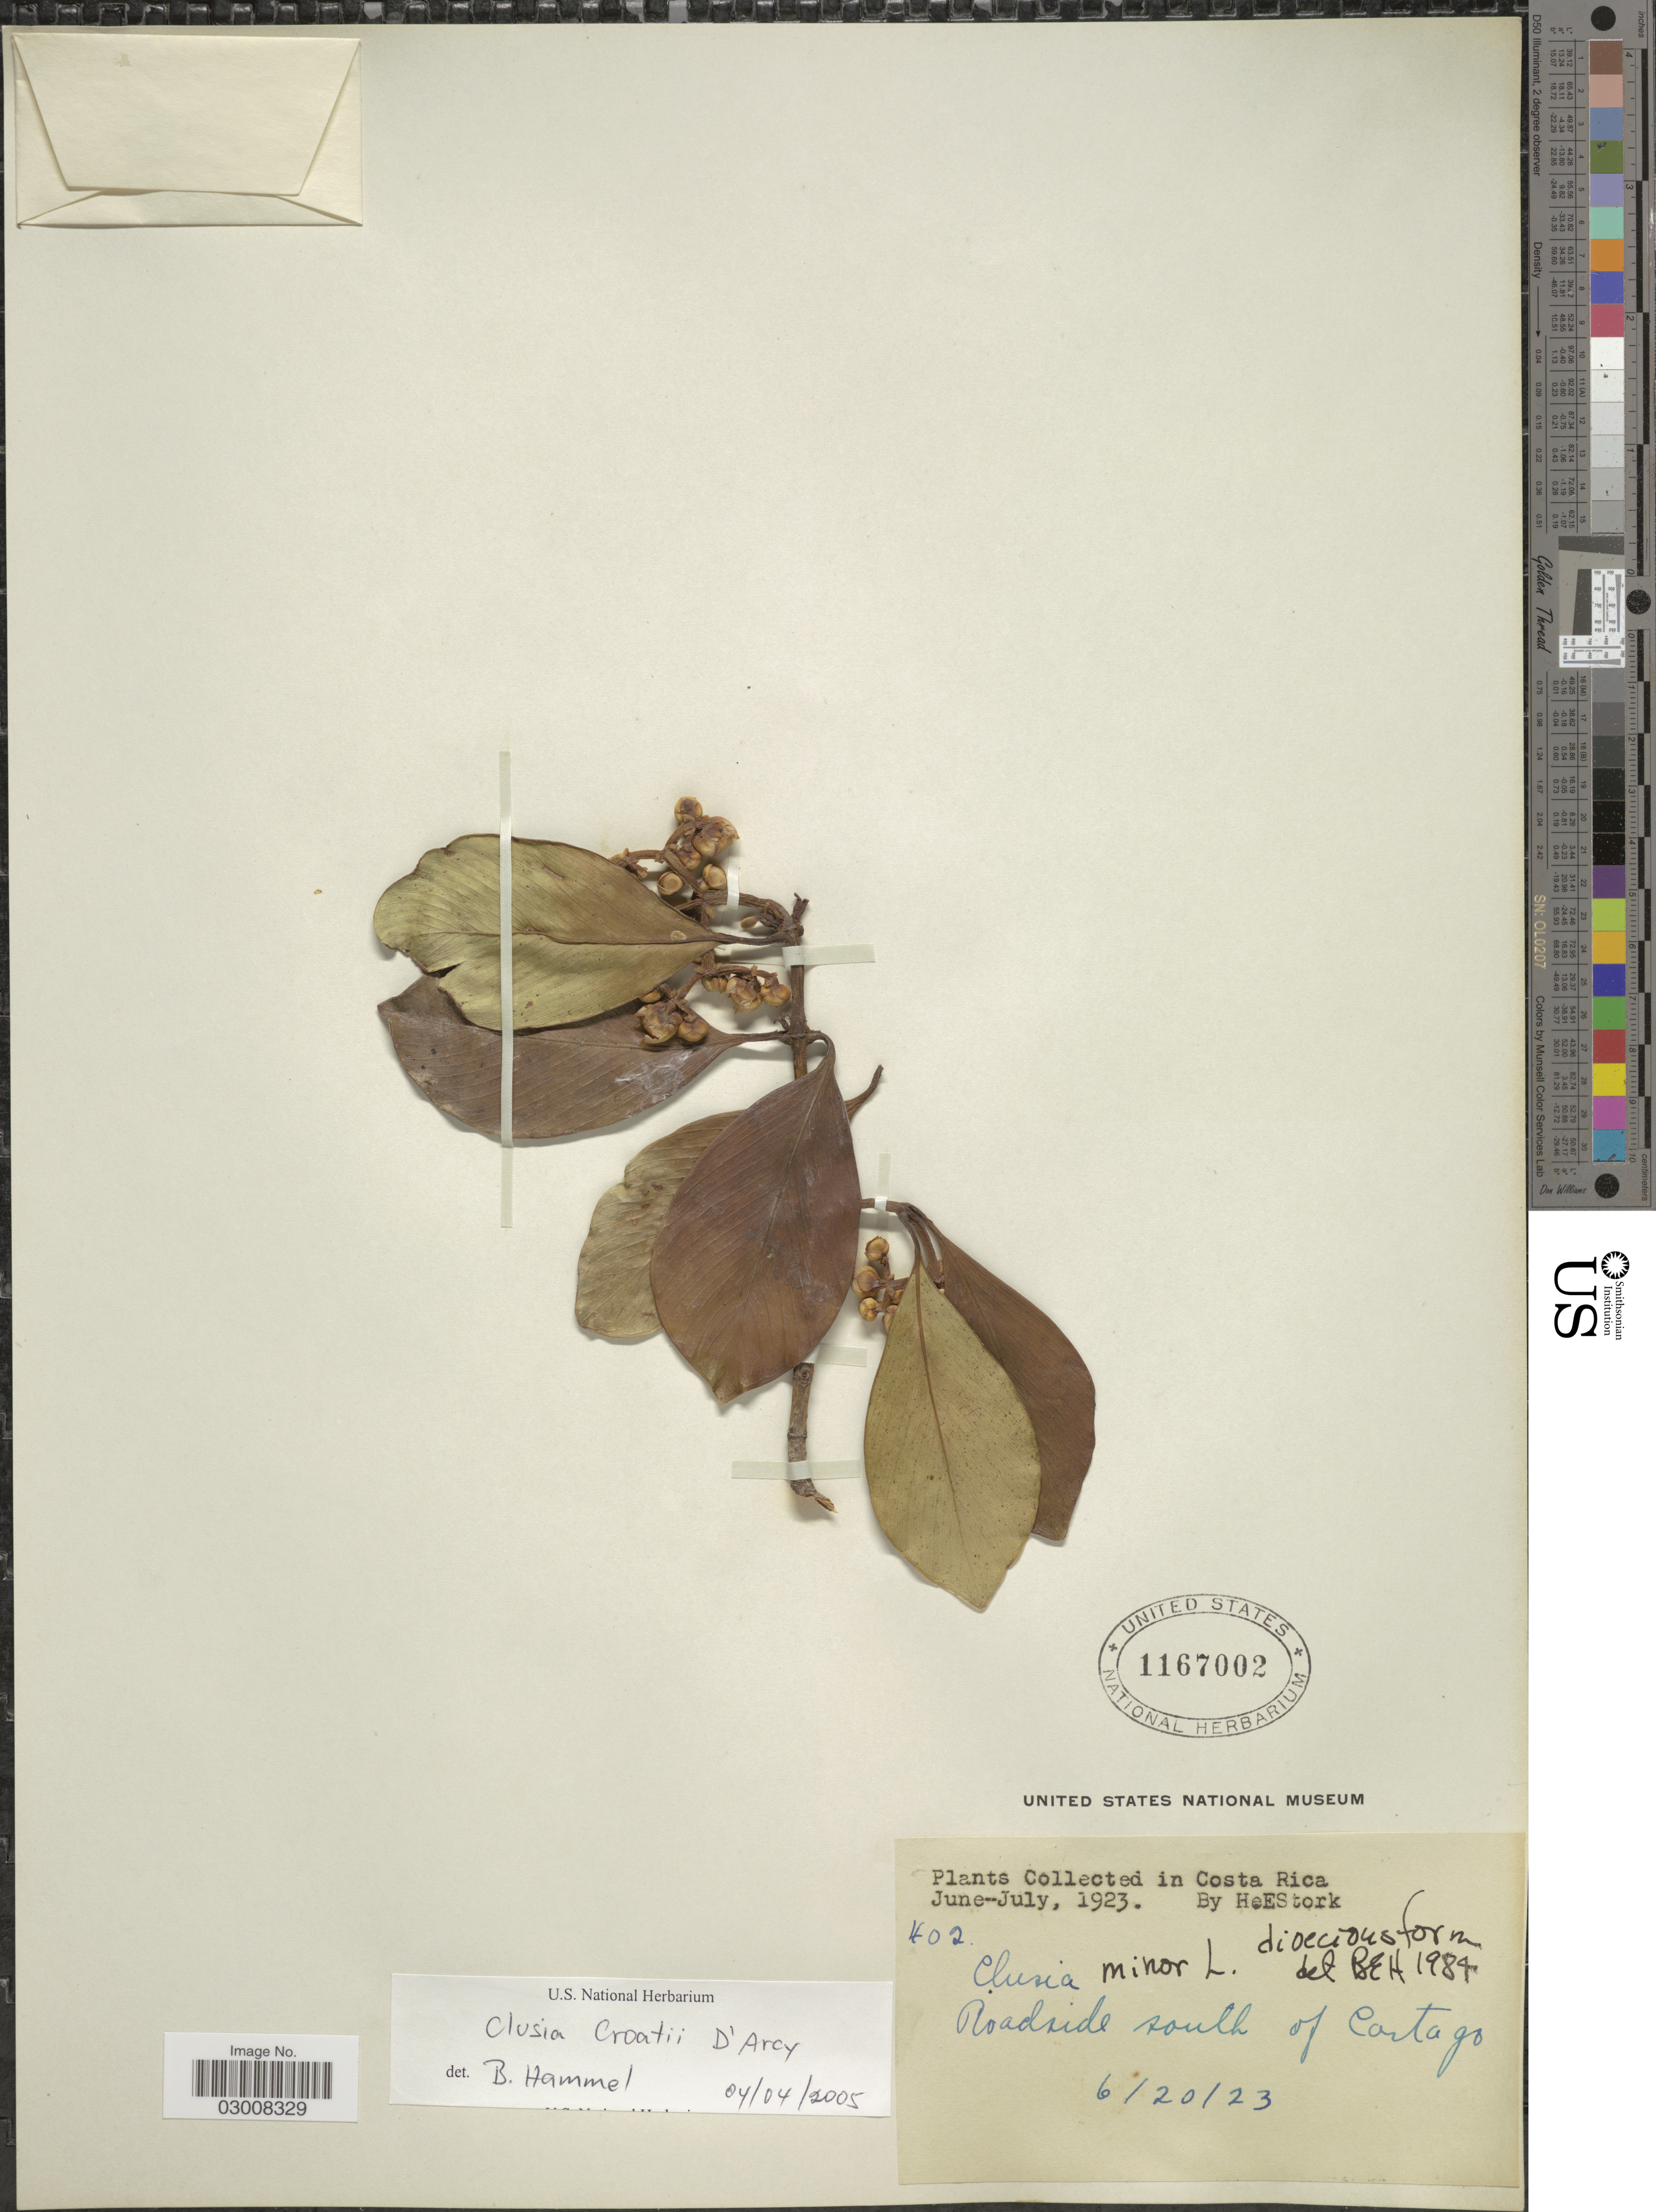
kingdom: Plantae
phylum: Tracheophyta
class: Magnoliopsida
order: Malpighiales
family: Clusiaceae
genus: Clusia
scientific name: Clusia croatii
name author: D'Arcy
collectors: H. E. Stork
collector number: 402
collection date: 1923-06-20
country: Costa Rica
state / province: Cartago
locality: Roadside south of Cartago.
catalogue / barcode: US 1167002